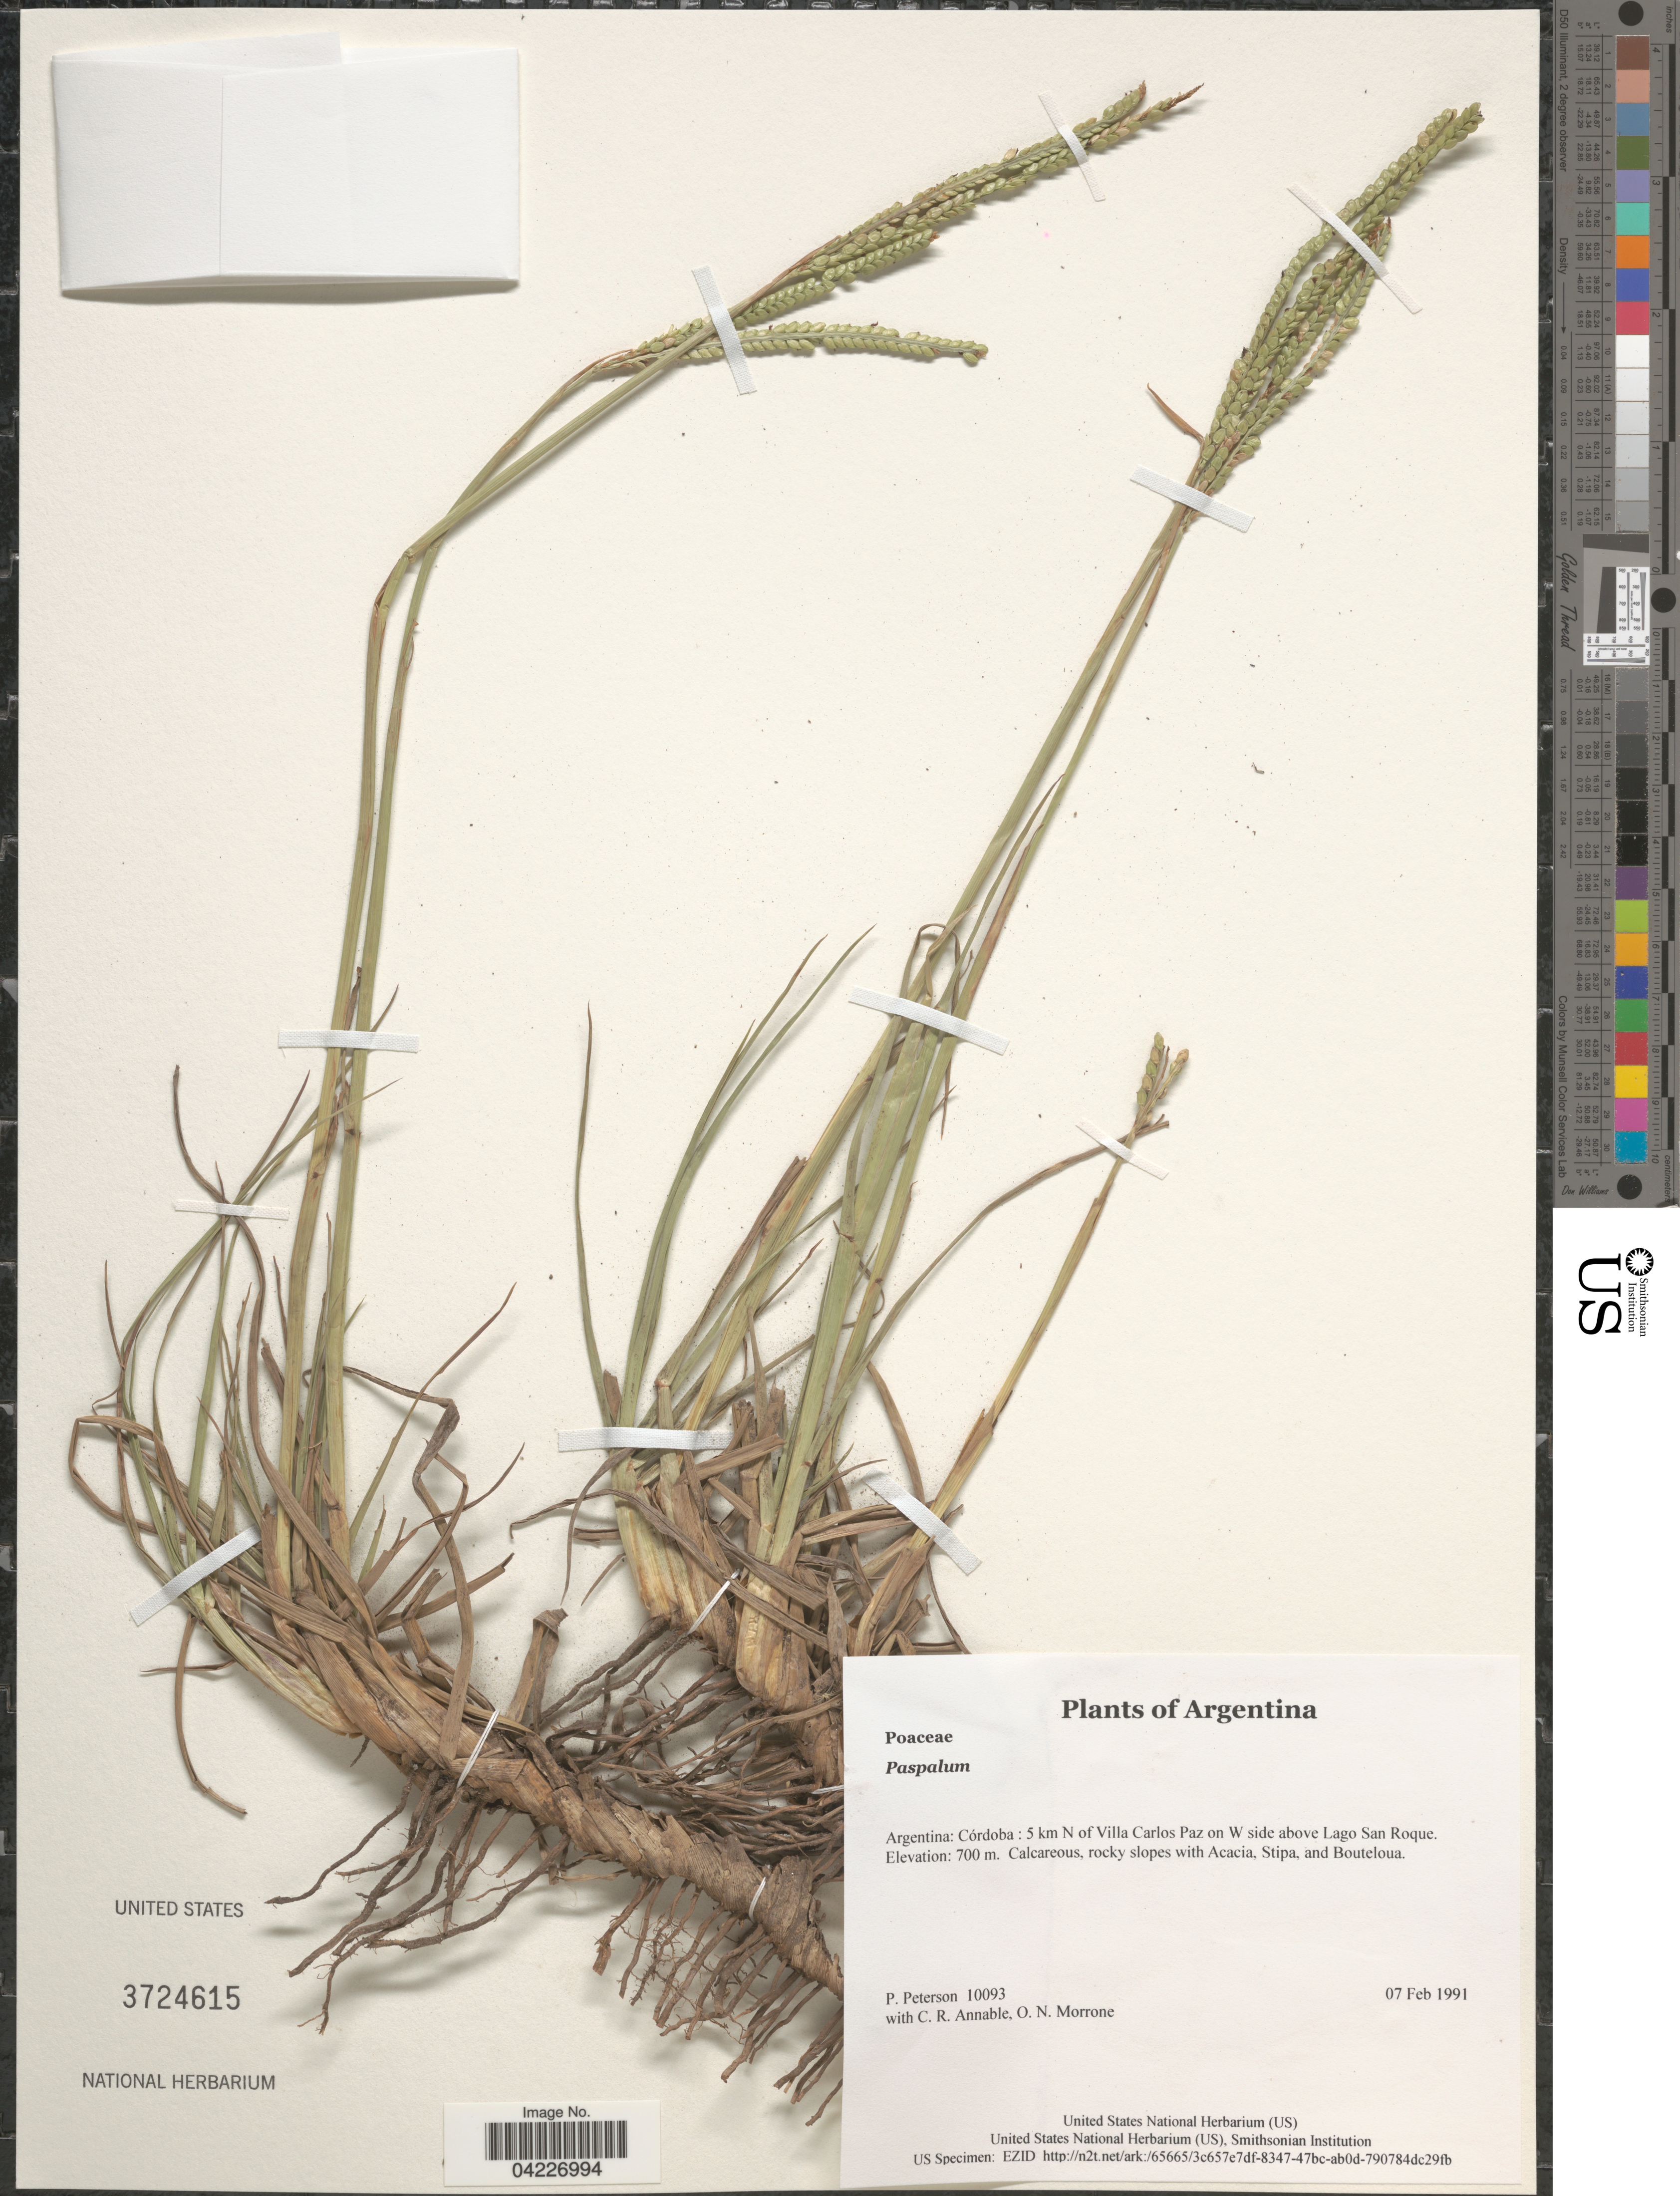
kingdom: Plantae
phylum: Tracheophyta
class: Liliopsida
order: Poales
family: Poaceae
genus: Paspalum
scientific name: Paspalum sp.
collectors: P. Peterson, C. R. Annable & O. N. Morrone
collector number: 10093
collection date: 1991-02-07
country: Argentina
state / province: Cordoba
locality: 5 km N of Villa Carlos Paz on W side above Lago San Roque.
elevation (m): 700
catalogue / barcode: US 3724615